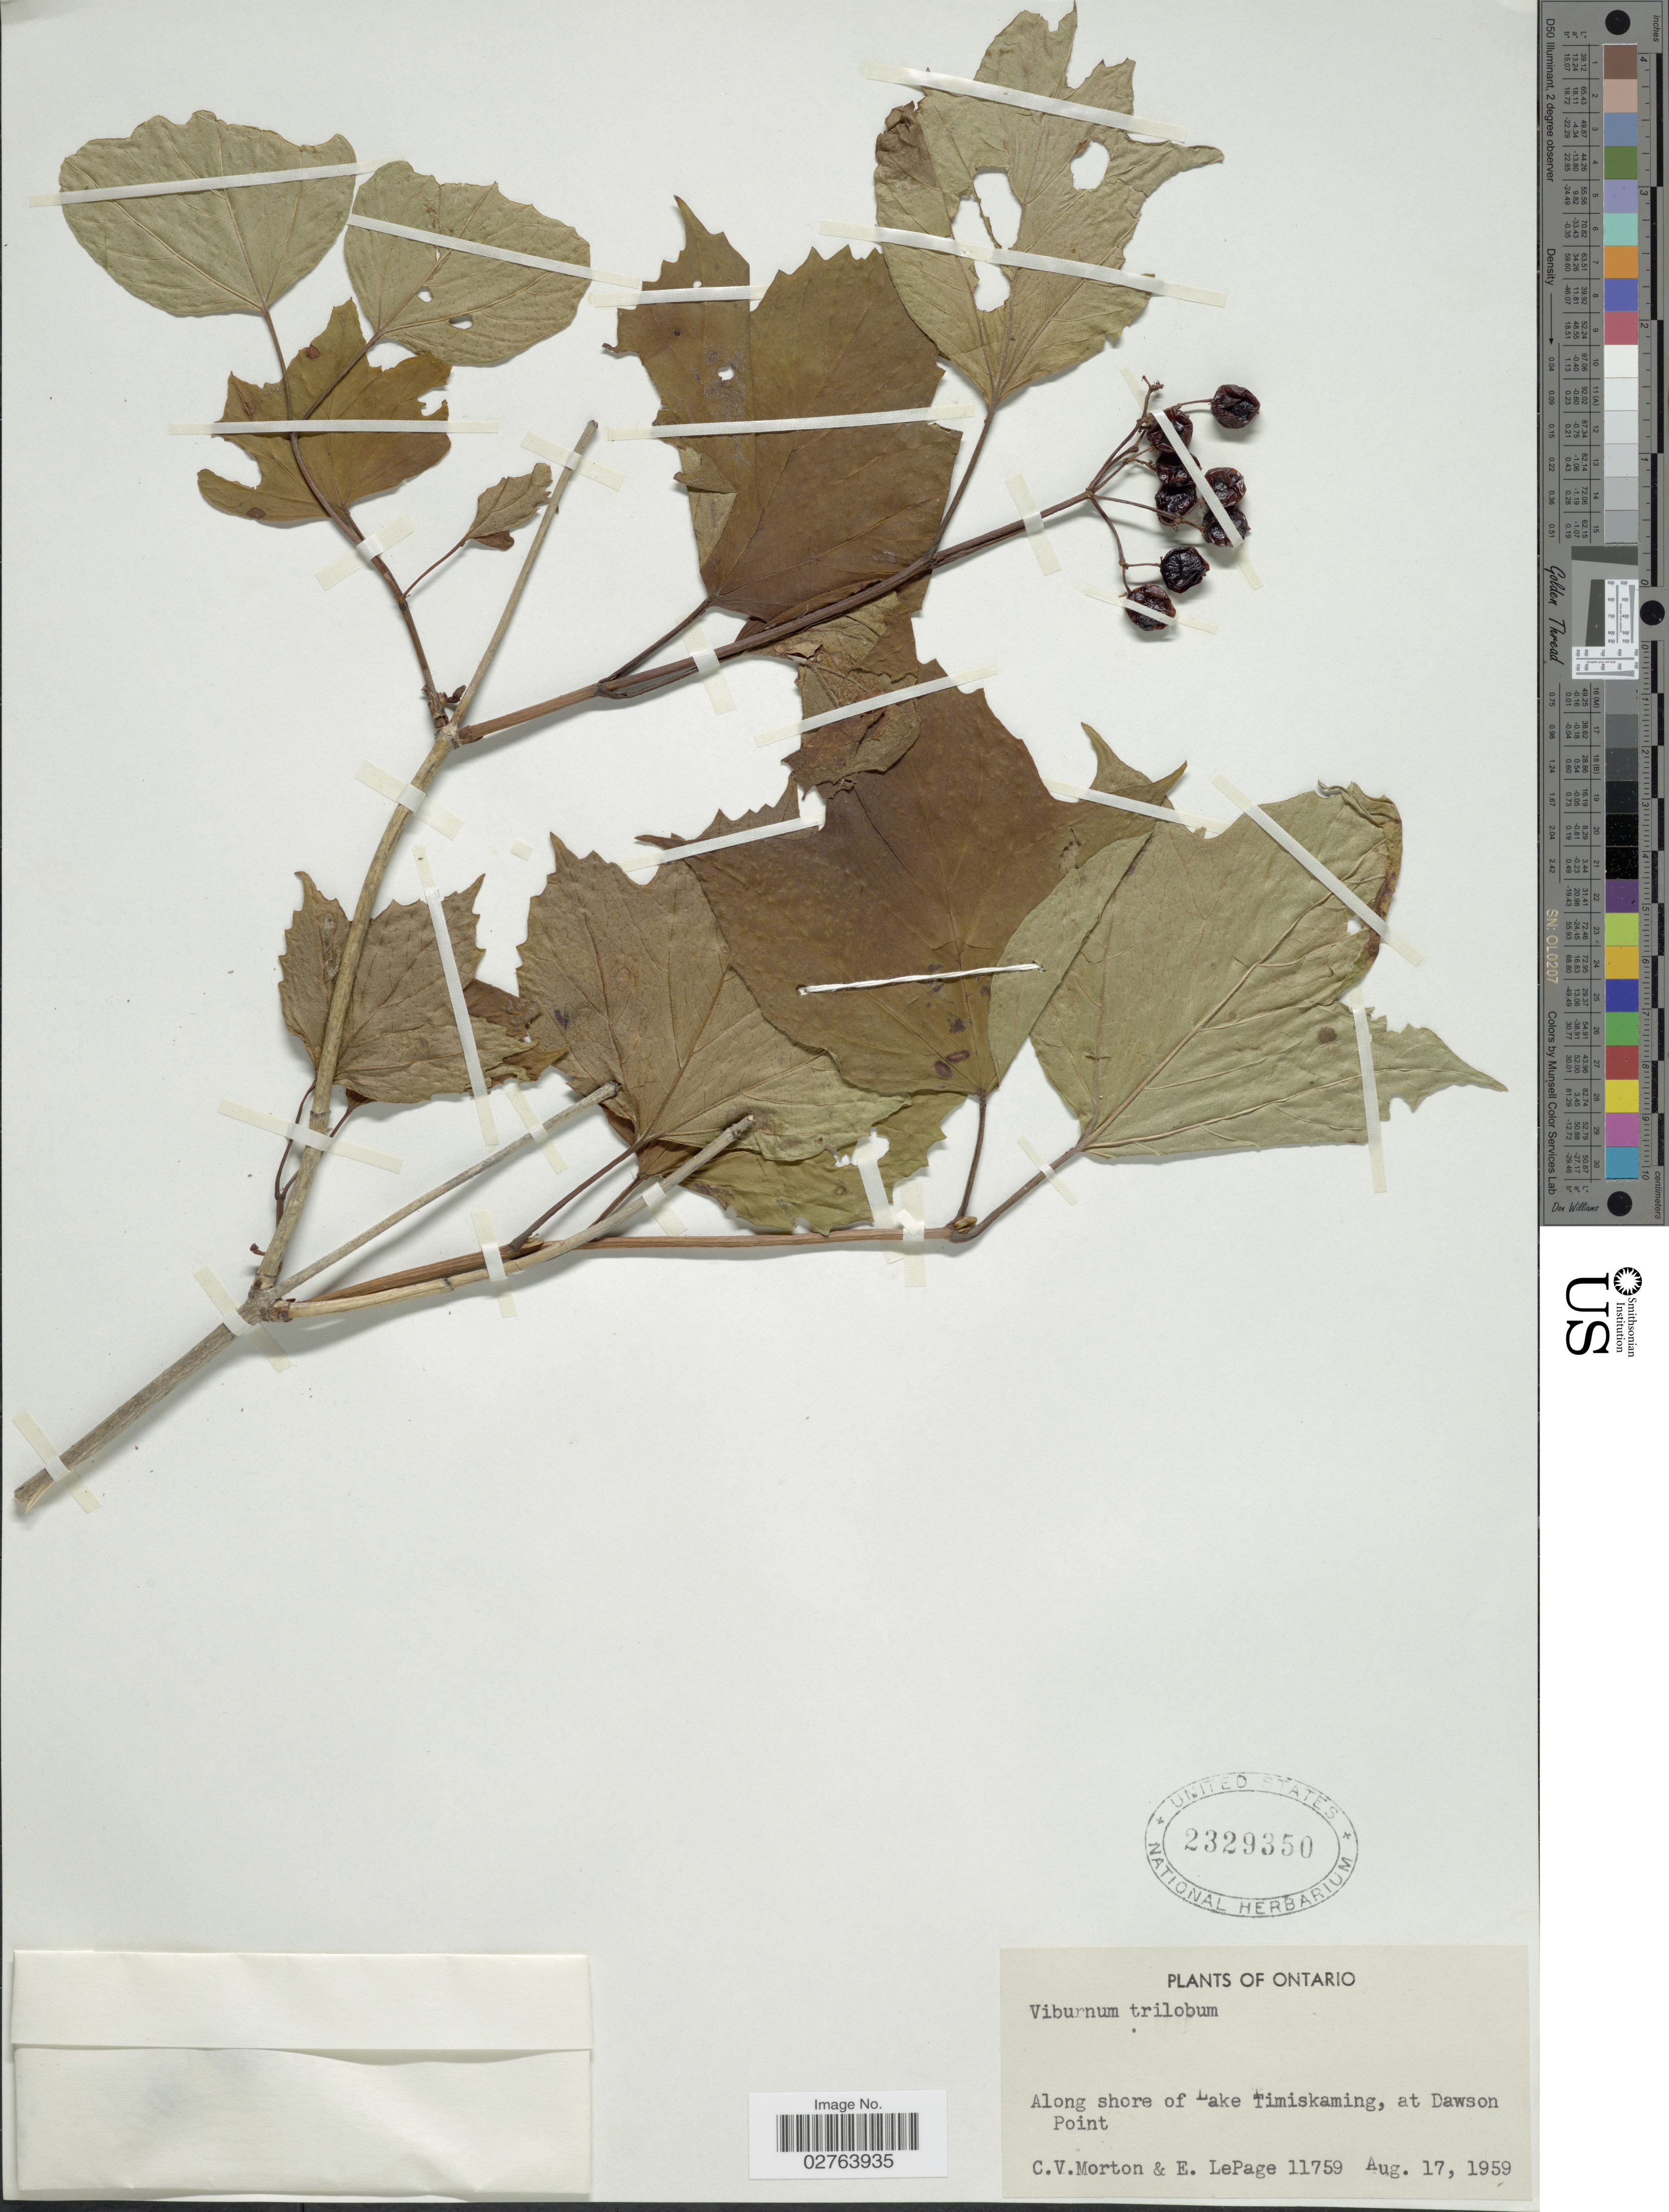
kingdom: Plantae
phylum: Tracheophyta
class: Magnoliopsida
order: Dipsacales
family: Viburnaceae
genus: Viburnum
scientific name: Viburnum opulus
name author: L.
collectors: C. V. Morton & E. Lepage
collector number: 11759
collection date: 1959-08-17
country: Canada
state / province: Ontario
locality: Along shore of Lake Timiskaming, at Dawson Point.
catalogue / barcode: US 2329350